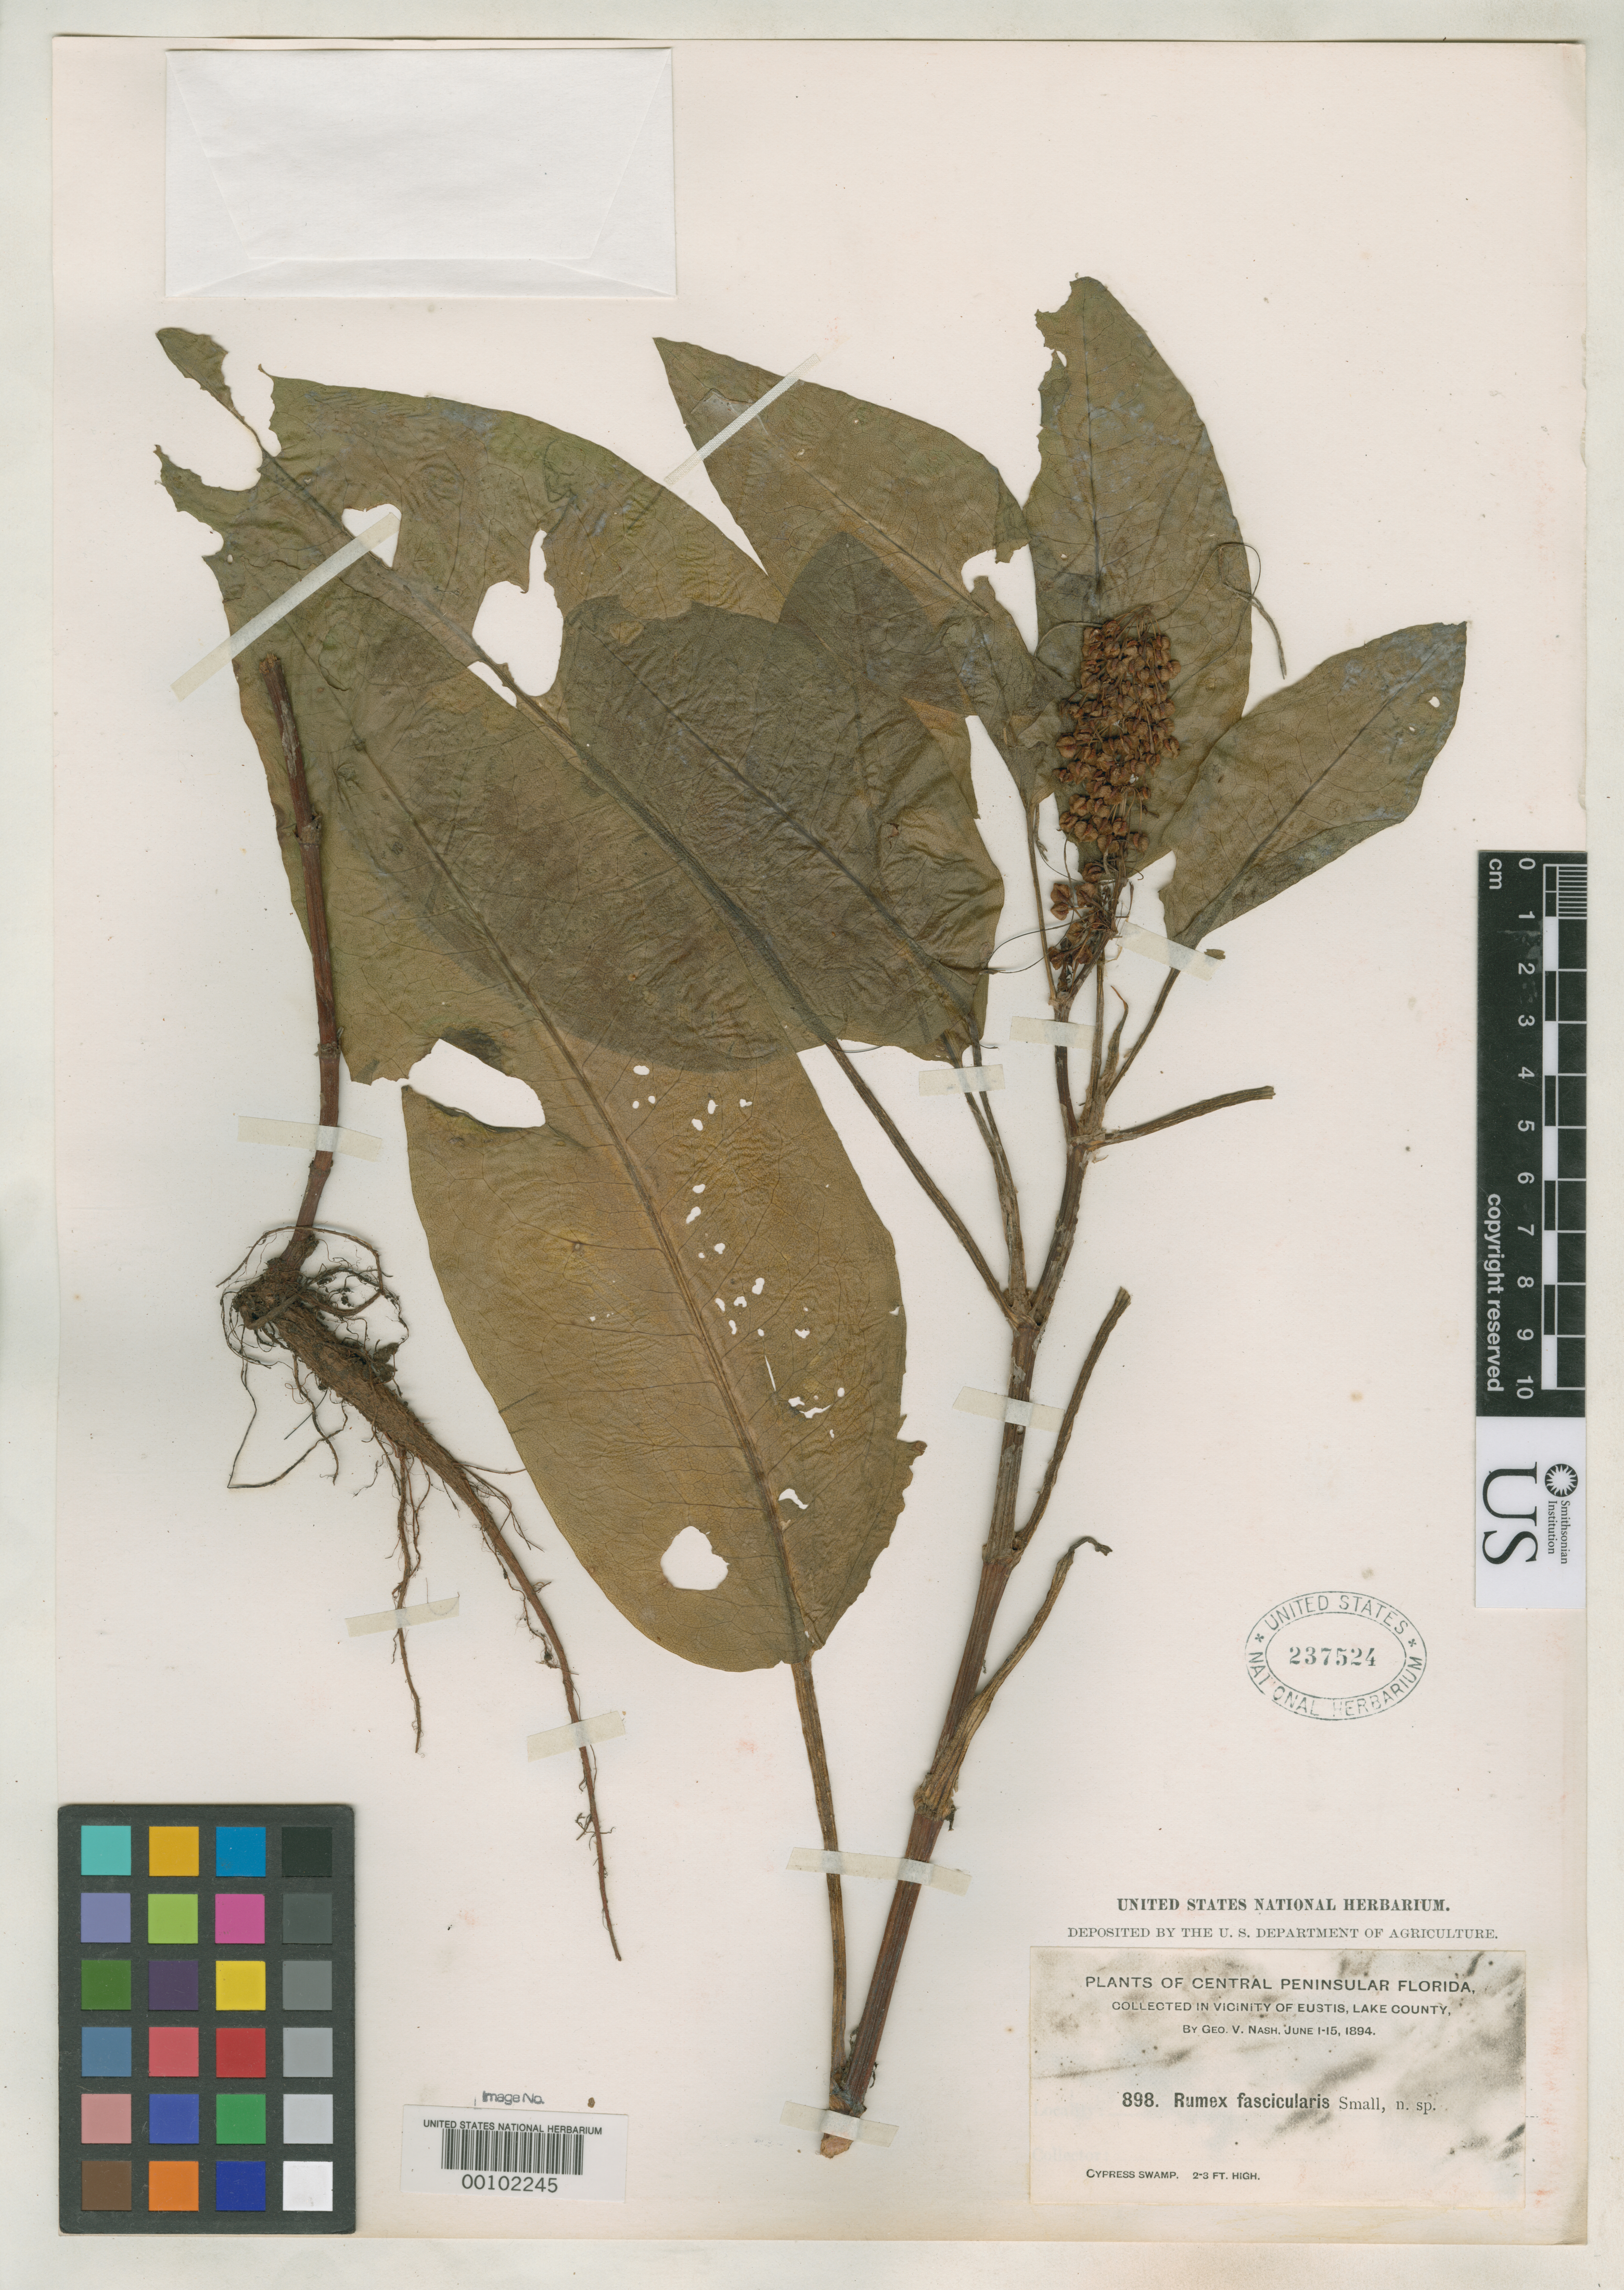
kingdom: Plantae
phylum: Tracheophyta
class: Magnoliopsida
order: Caryophyllales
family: Polygonaceae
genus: Rumex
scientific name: Rumex fascicularis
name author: Small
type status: Isotype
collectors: G. V. Nash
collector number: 898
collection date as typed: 01 Jun 1894 to 15 Jun 1894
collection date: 1894-06-01/1894-06-15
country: United States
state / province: Florida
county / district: Lake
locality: Vicinity of Eustis.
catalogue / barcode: US 237524